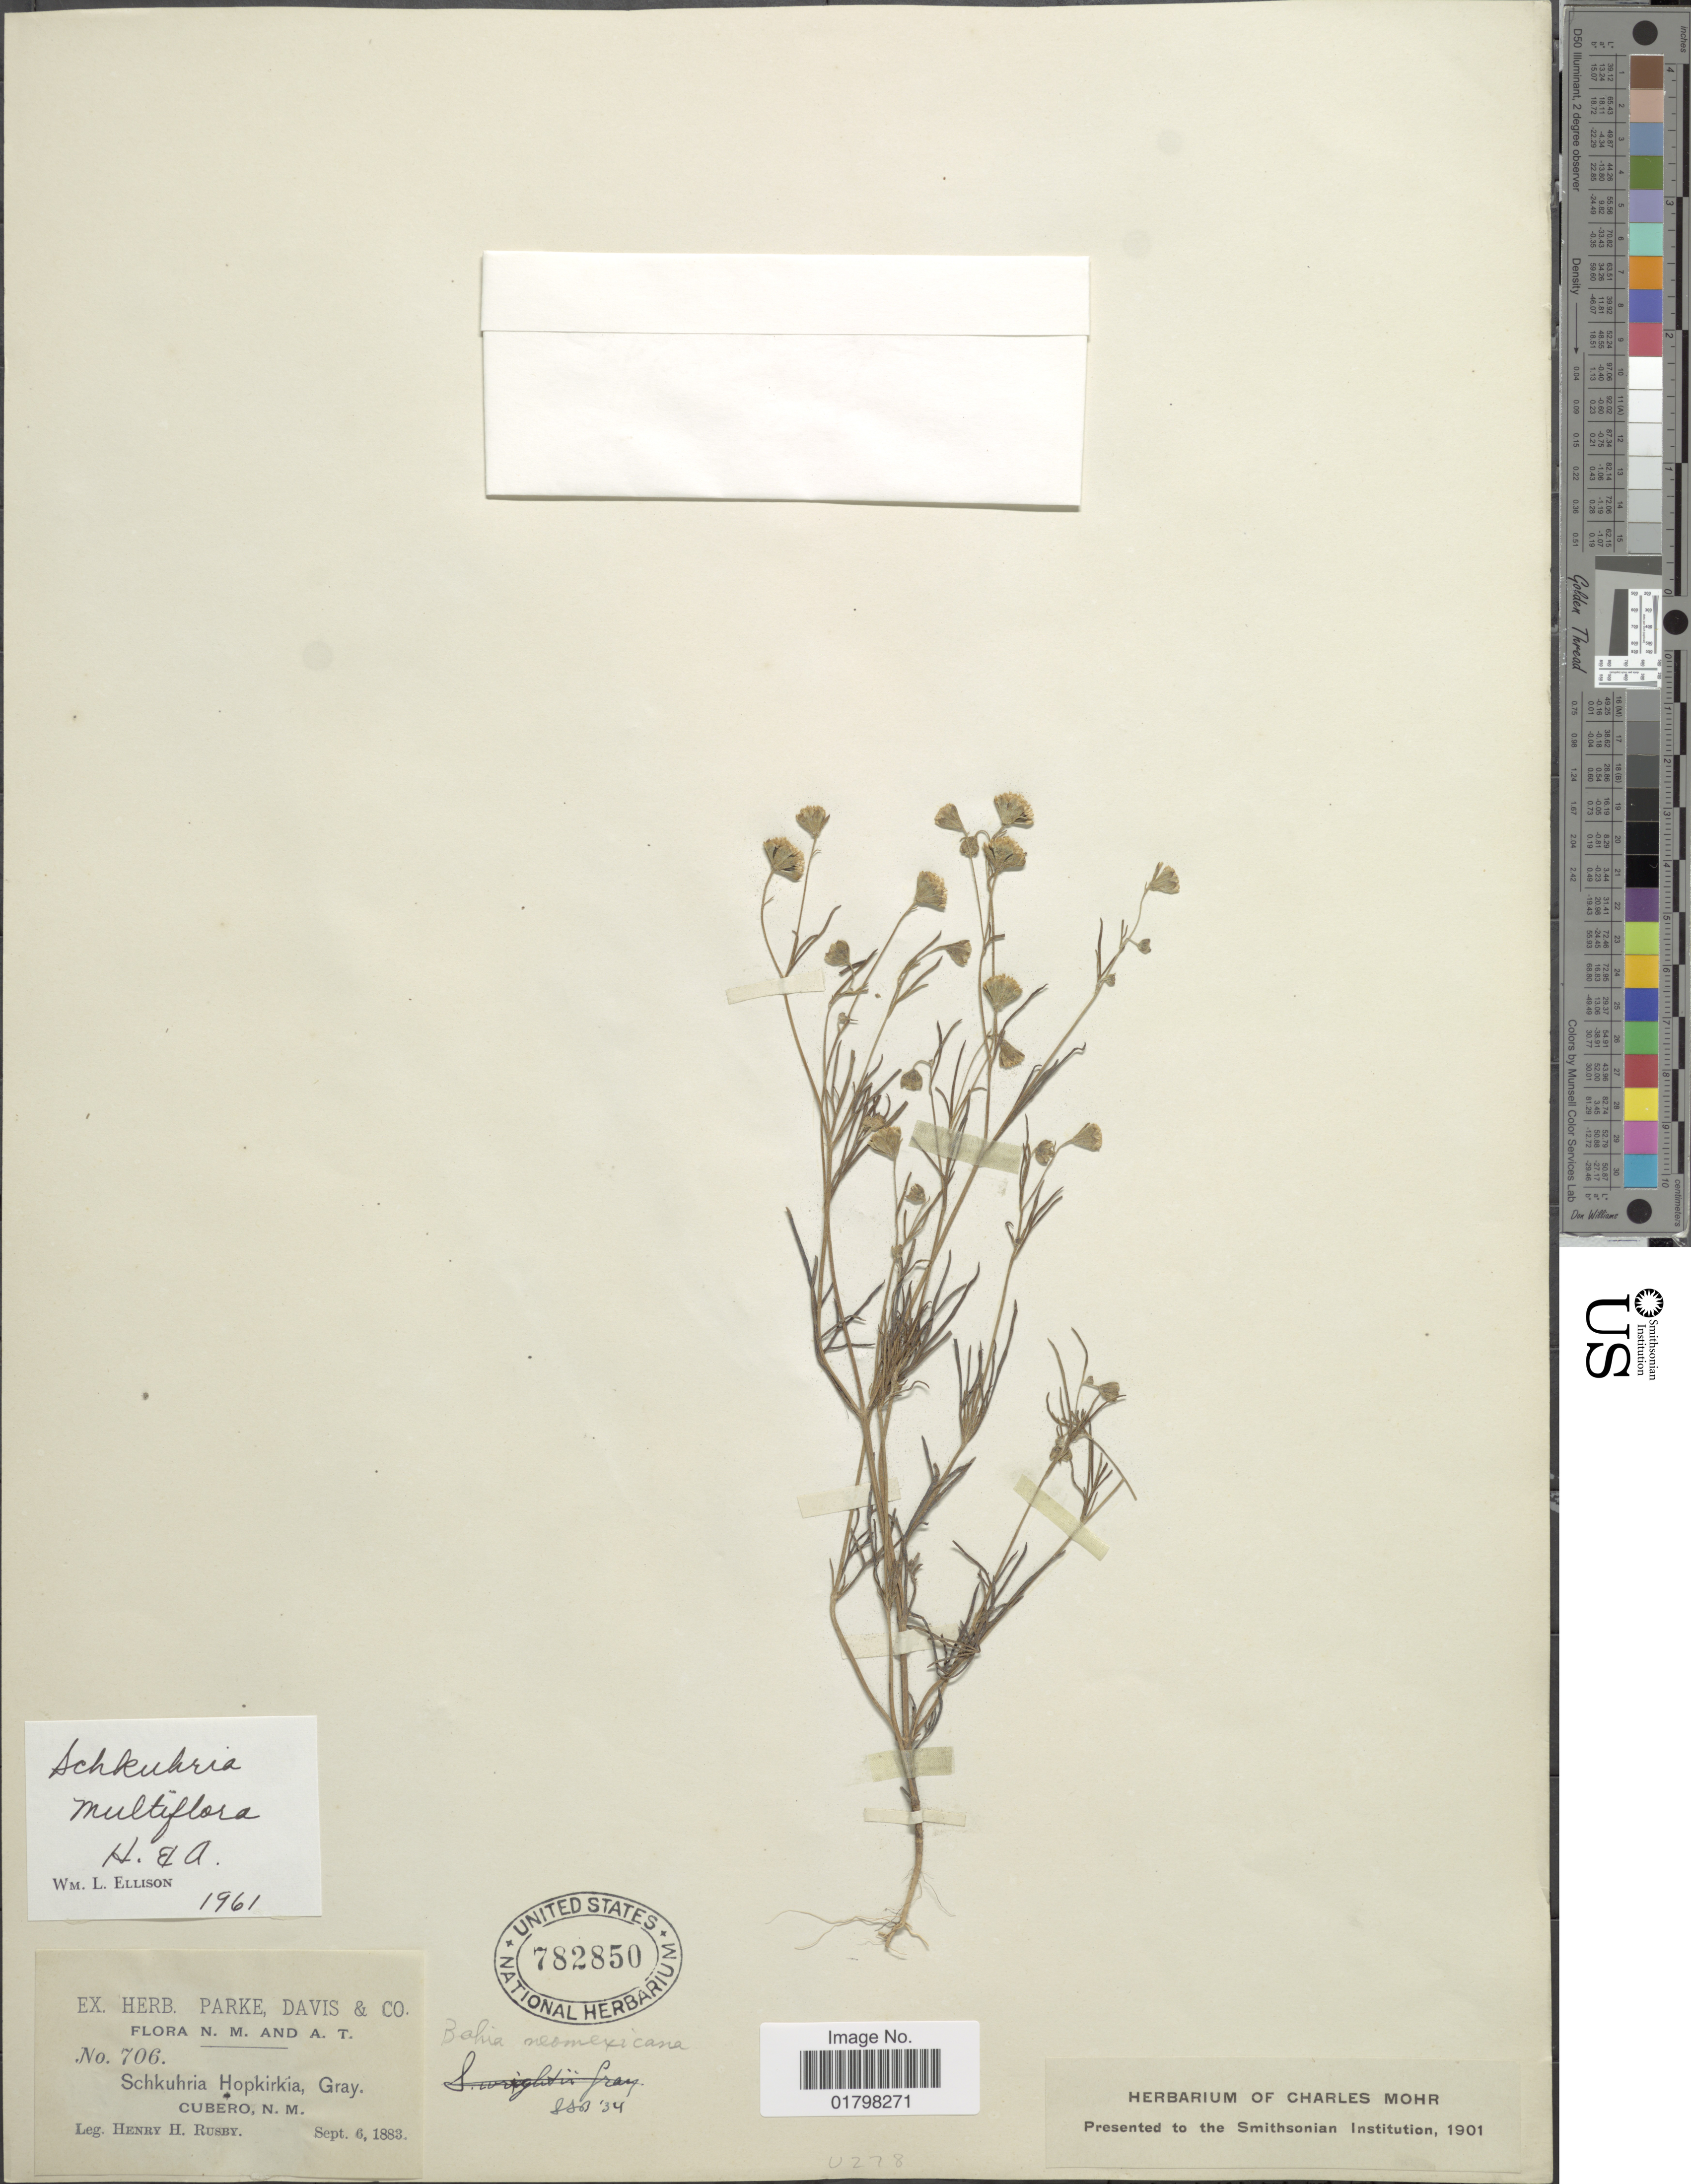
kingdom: Plantae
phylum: Tracheophyta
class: Magnoliopsida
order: Asterales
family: Asteraceae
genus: Schkuhria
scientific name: Schkuhria multiflora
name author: Hook. & Arn.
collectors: H. H. Rusby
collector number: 706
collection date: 1883-09-06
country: United States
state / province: New Mexico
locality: Cubero, N.M.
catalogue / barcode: US 782850